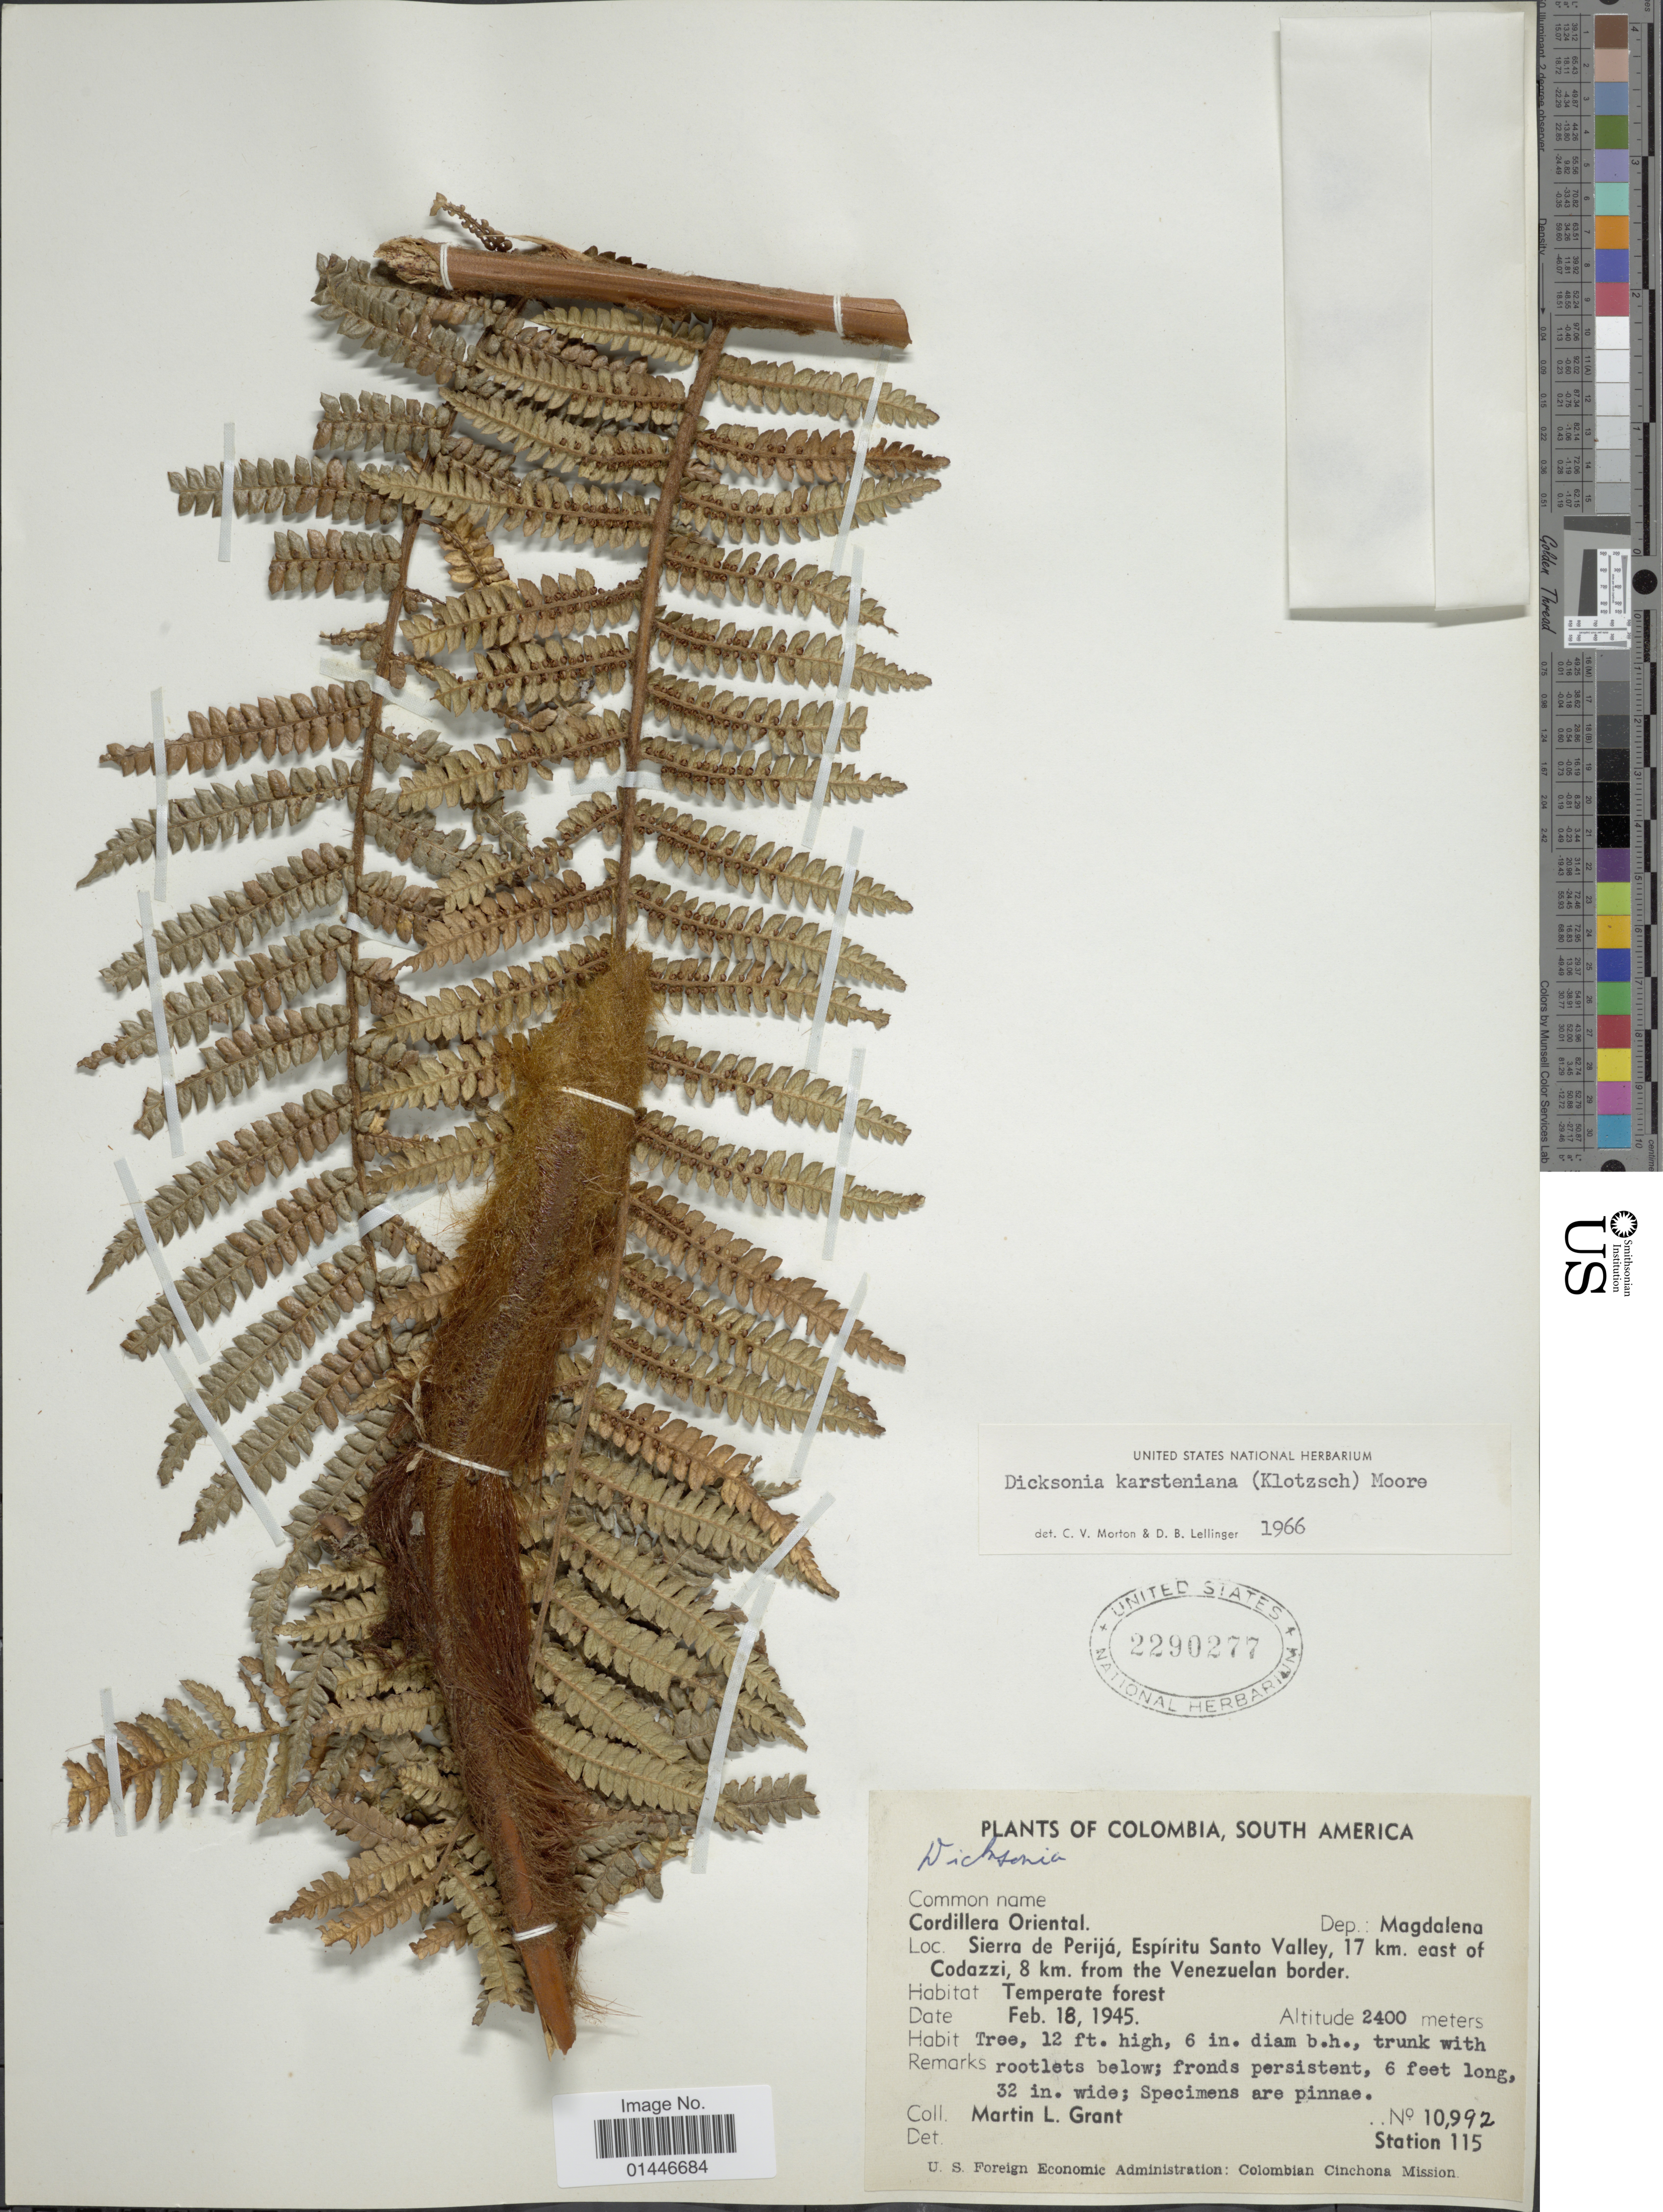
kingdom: Plantae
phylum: Tracheophyta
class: Polypodiopsida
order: Cyatheales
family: Dicksoniaceae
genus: Dicksonia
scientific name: Dicksonia karsteniana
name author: Klotzsch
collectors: M. L. Grant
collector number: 10992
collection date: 1945-02-18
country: Colombia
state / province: Magdalena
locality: Cordillera Oriental. Sierra de Perija, Espiritu Santo Valley, 17 km. east of Codazzi, 8 km from the Venezuelan border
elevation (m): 2400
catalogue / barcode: US 2290277